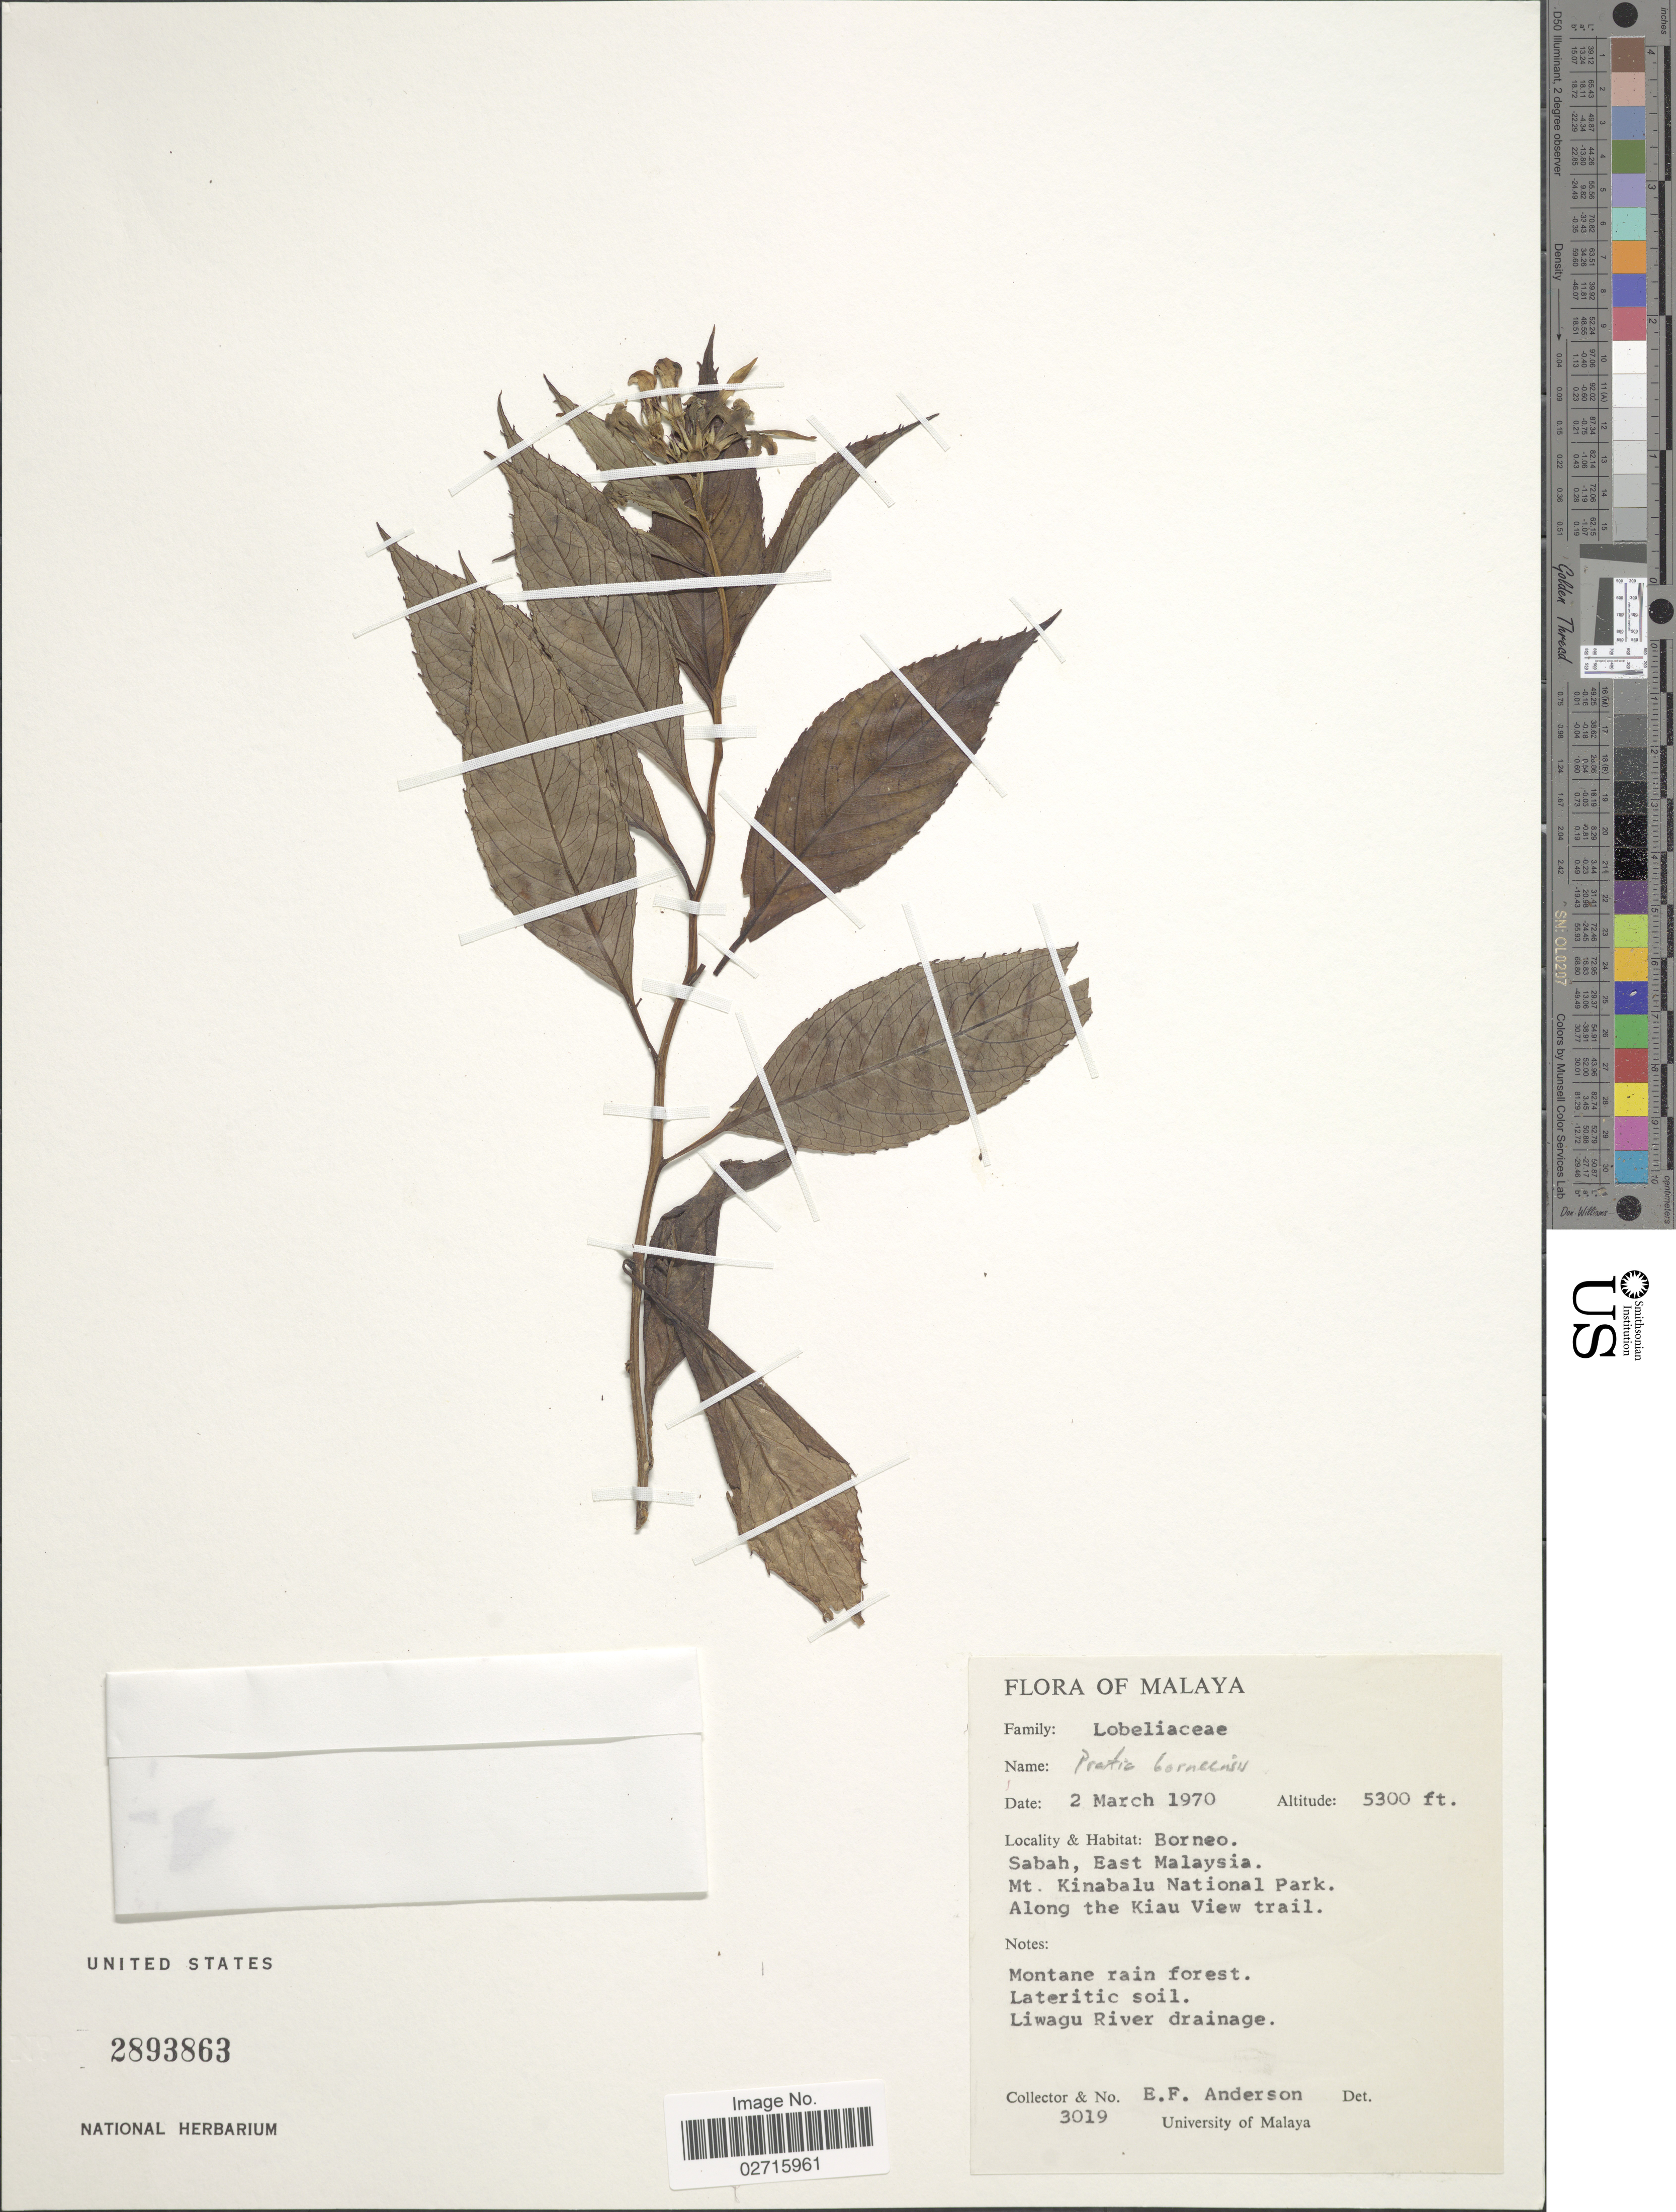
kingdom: Plantae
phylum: Tracheophyta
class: Magnoliopsida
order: Asterales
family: Campanulaceae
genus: Lobelia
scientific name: Lobelia borneensis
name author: (Hemsl.) Moeliono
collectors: E. F. Anderson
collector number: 3019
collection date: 1970-03-02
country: Malaysia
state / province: Sabah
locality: Borneo, East Malaysia, Mt. Kinabalu National Park, along the Kiau View Trail, Liwagu River drainage.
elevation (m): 1615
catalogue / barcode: US 2893863